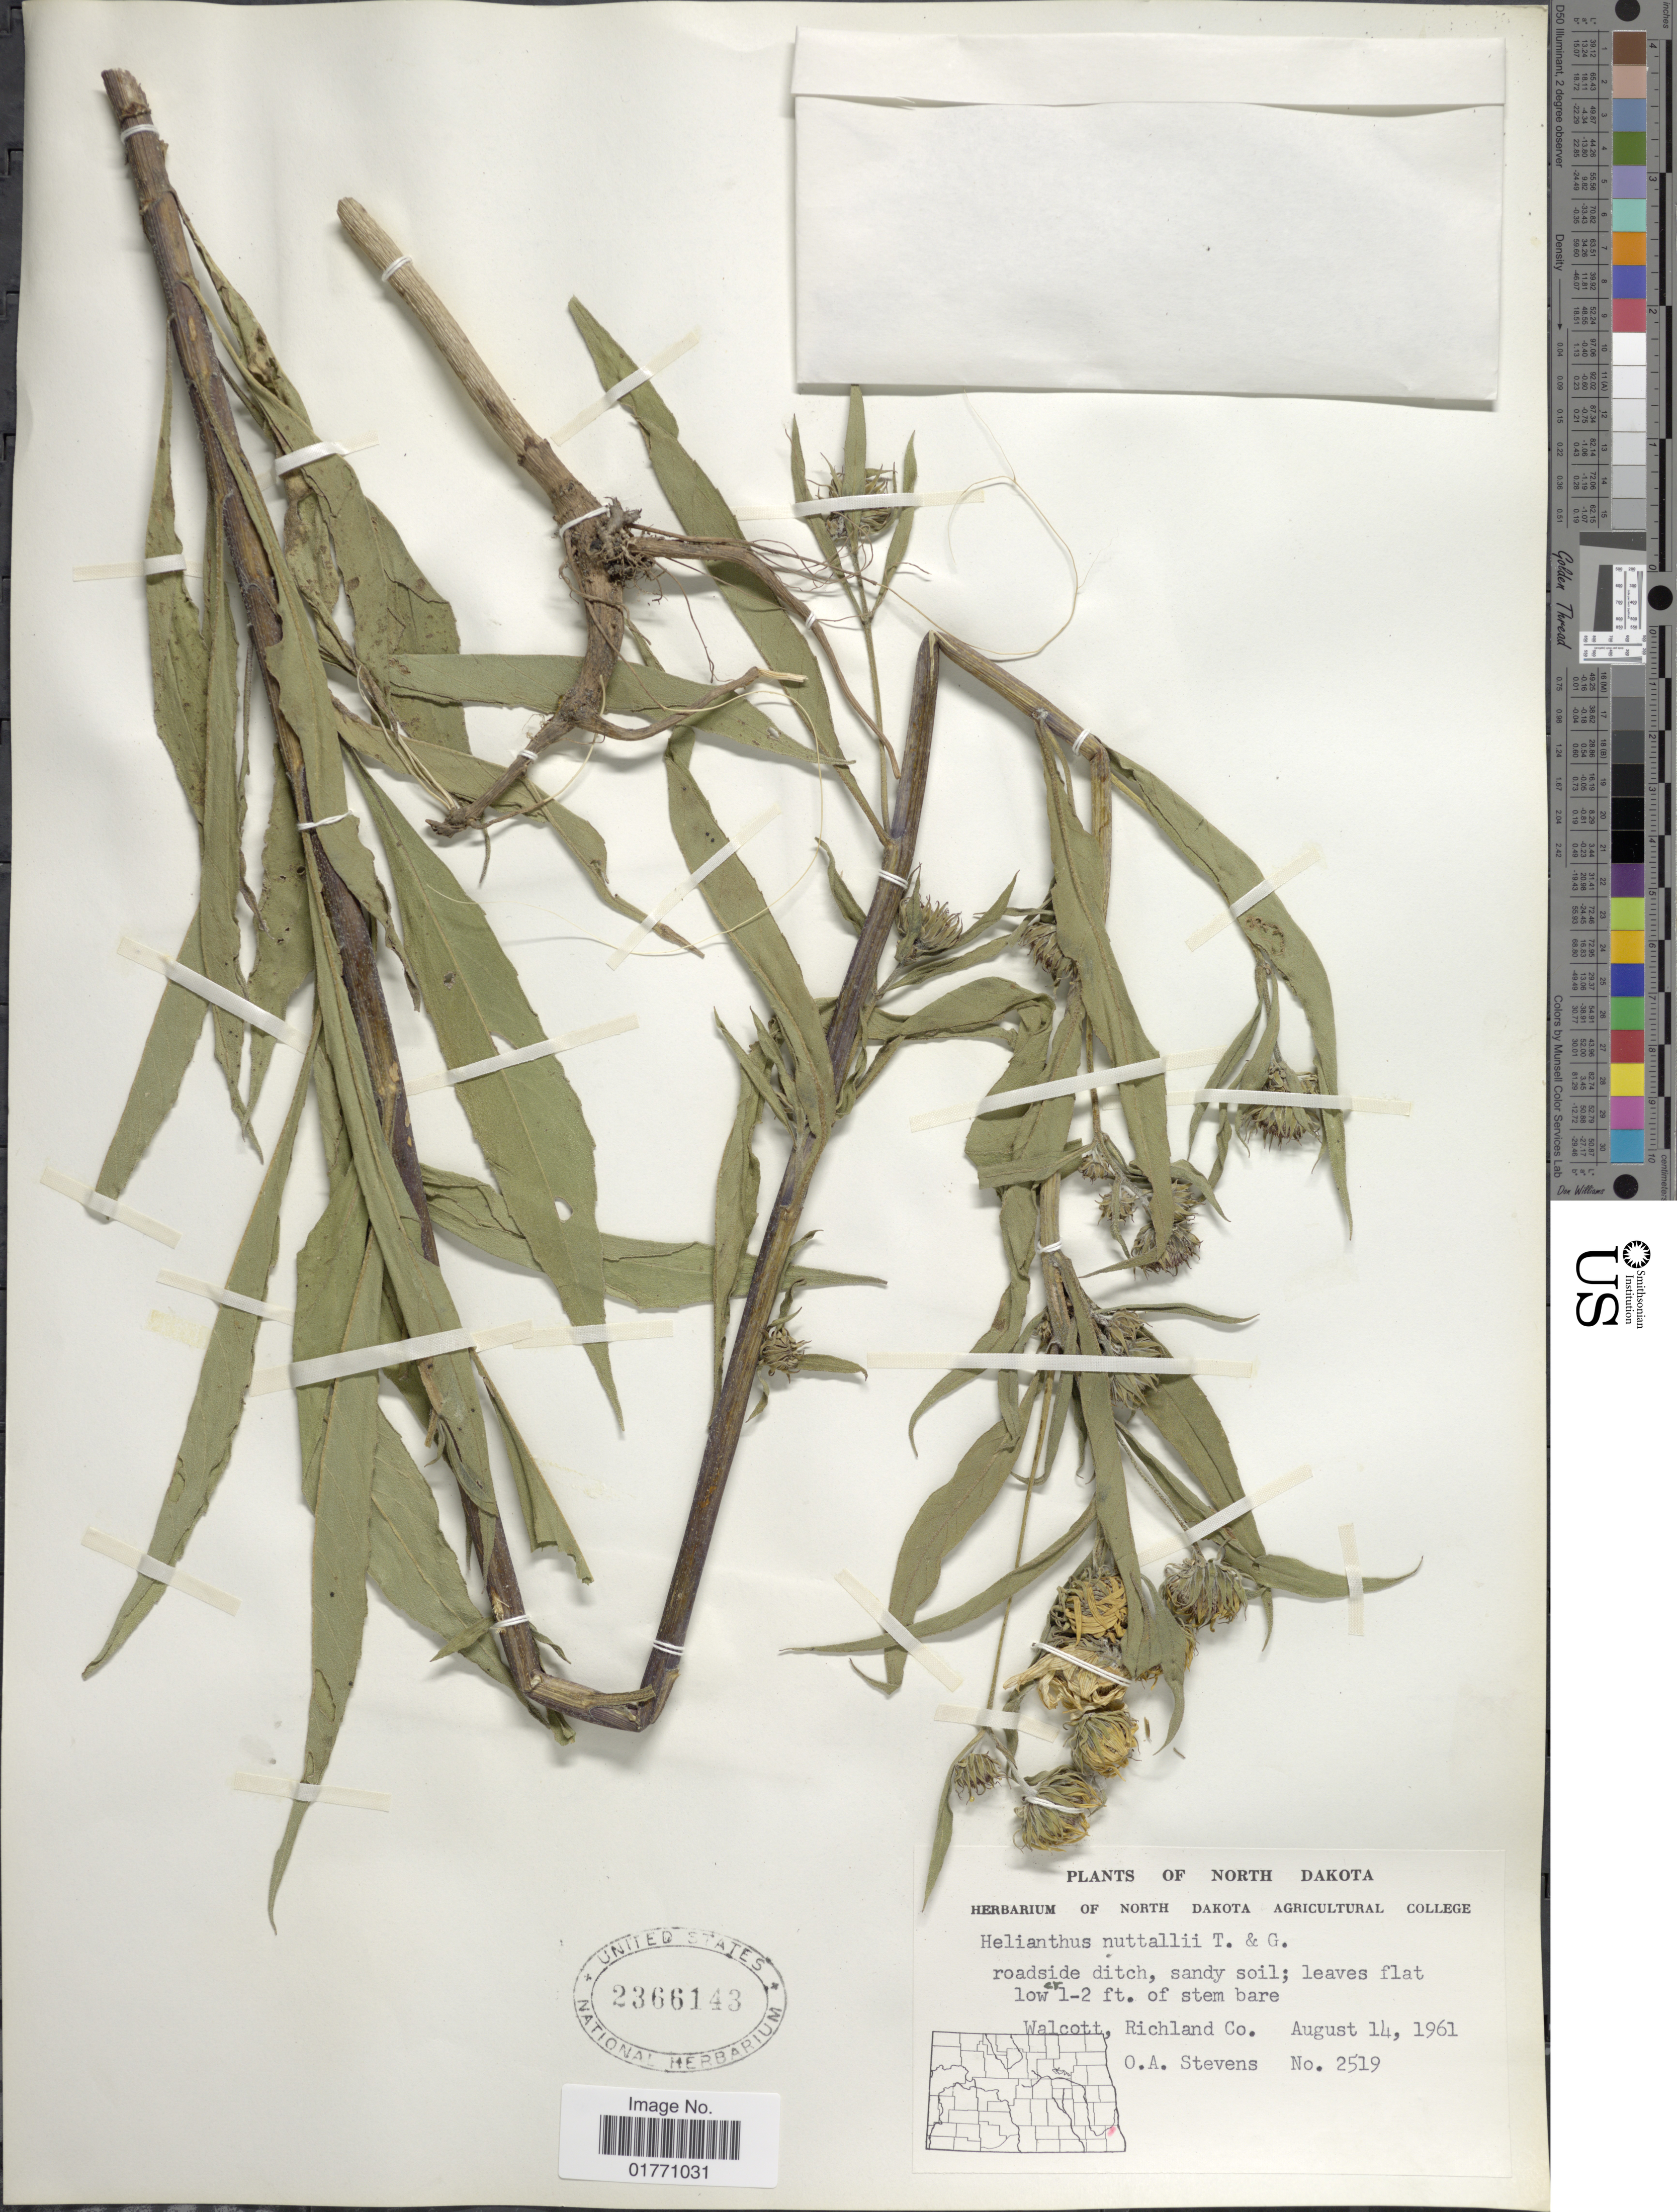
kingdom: Plantae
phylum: Tracheophyta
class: Magnoliopsida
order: Asterales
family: Asteraceae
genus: Helianthus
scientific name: Helianthus nuttallii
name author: Torr. & A. Gray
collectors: O. A. Stevens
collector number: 2519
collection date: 1961-08-14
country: United States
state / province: North Dakota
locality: Roadside ditch, sandy soil, Walcott, Richland Co.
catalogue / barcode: US 2366143